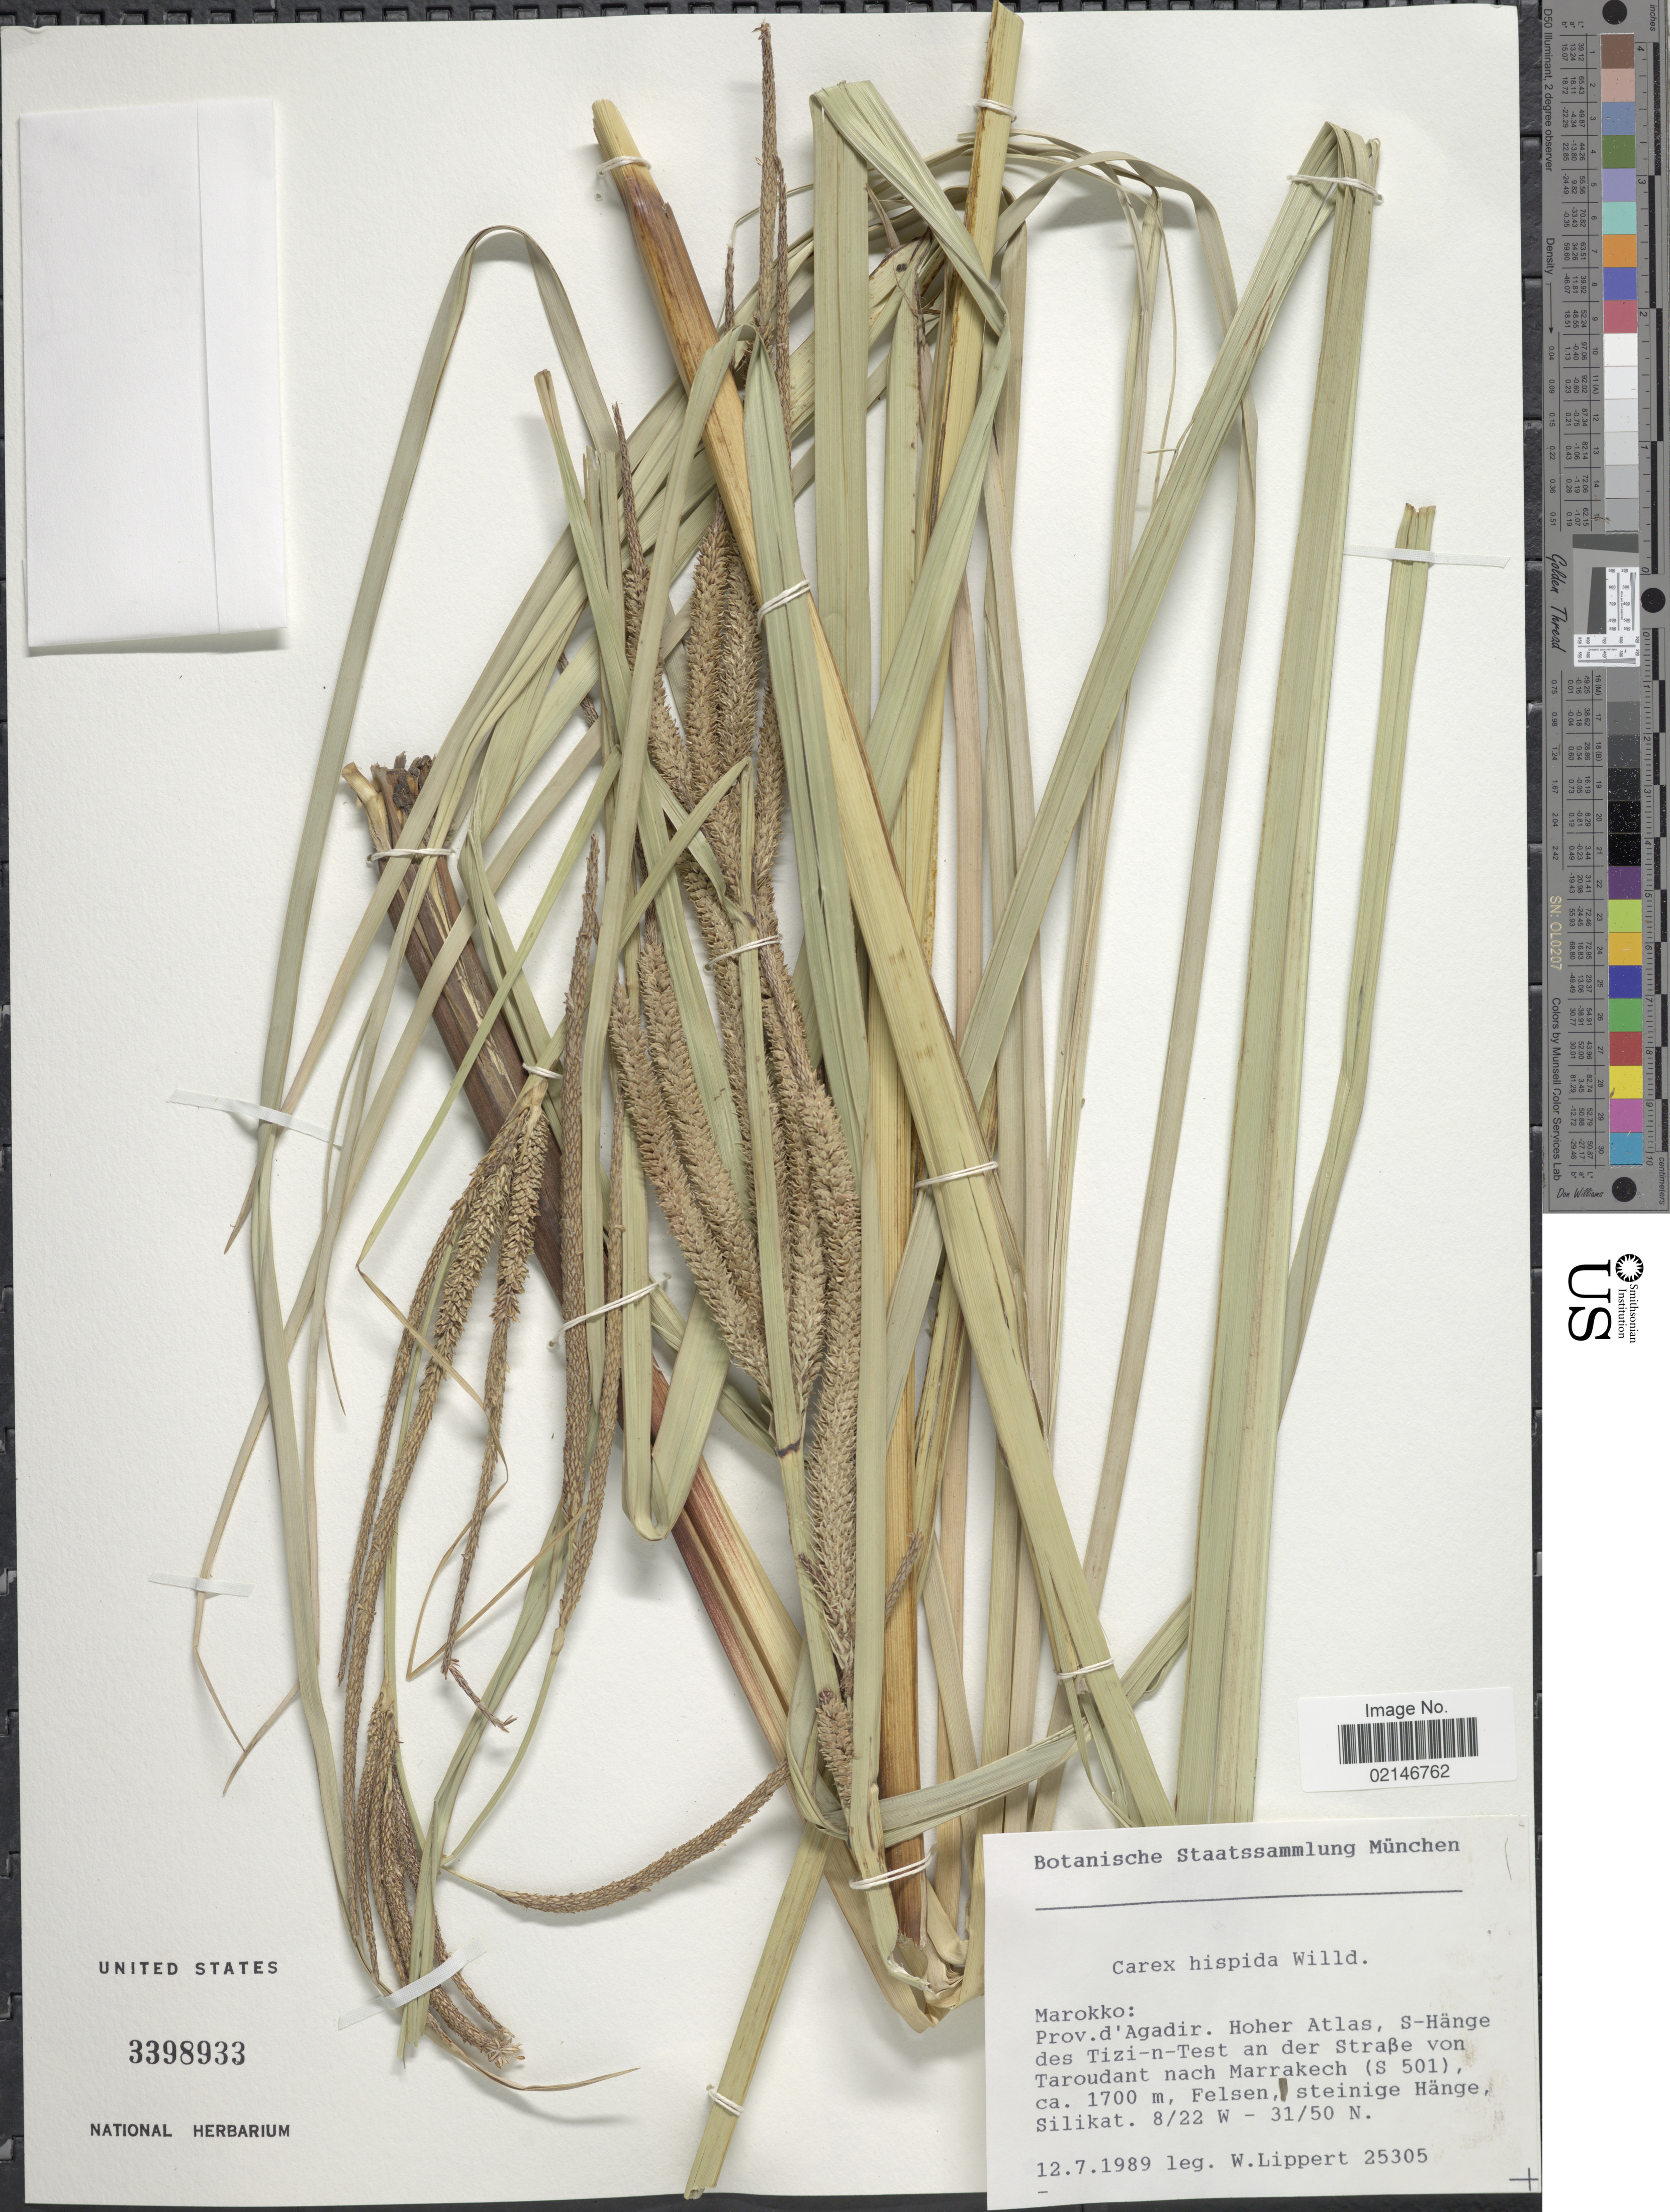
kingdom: Plantae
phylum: Tracheophyta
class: Liliopsida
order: Poales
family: Cyperaceae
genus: Carex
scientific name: Carex hispida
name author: Willd. ex Schkuhr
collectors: W. Lippert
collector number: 25305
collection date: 1989-07-12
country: Morocco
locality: Marokko: Prov. d'Agadir. Hoher Atlas, S-Hange des Tizi-n-Test an der Strabe von Taroudant nach Marrakech (S501), Felsen, steinige Hange, Silikat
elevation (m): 1700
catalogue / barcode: US 3398933